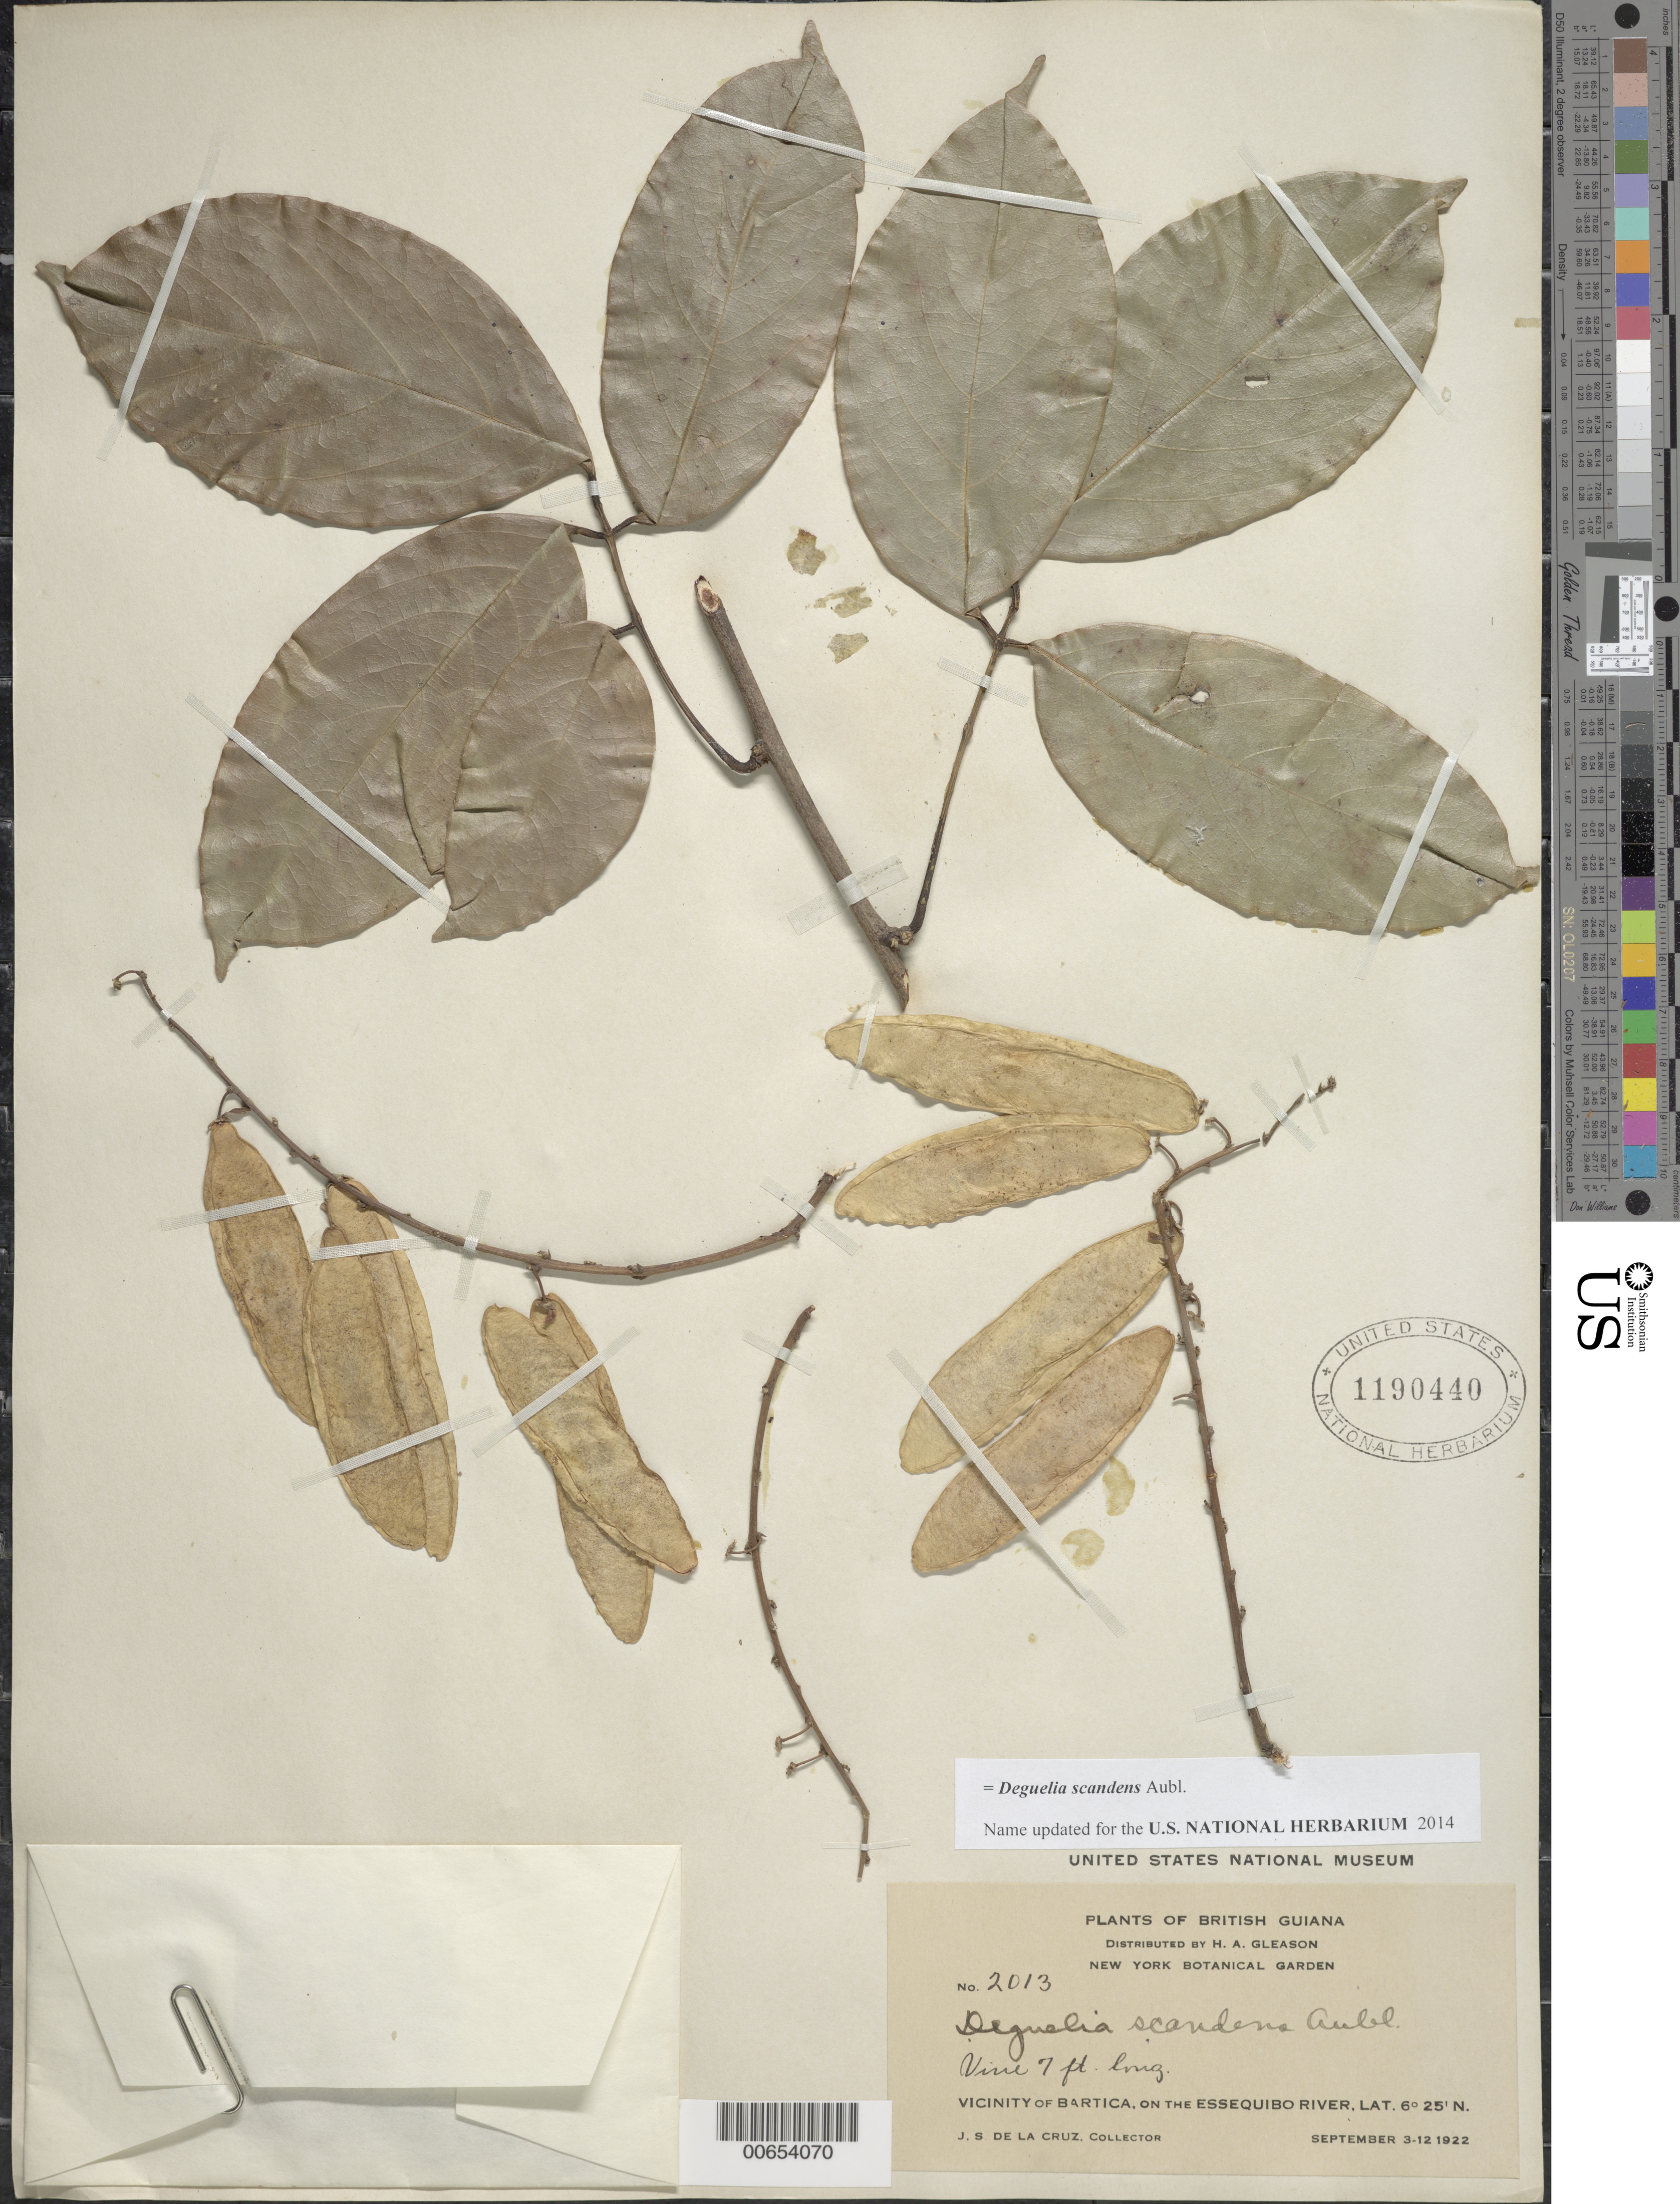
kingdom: Plantae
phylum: Tracheophyta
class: Magnoliopsida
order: Fabales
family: Fabaceae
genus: Deguelia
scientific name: Deguelia scandens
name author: Aubl.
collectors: J. S. de la Cruz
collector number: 2013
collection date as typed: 3-Sep-22 to 12-Sep-22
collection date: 1922-09-03/1922-09-12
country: Guyana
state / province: Cuyuni-Mazaruni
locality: Bartica, vic., on the Essequibo River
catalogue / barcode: US 1190440